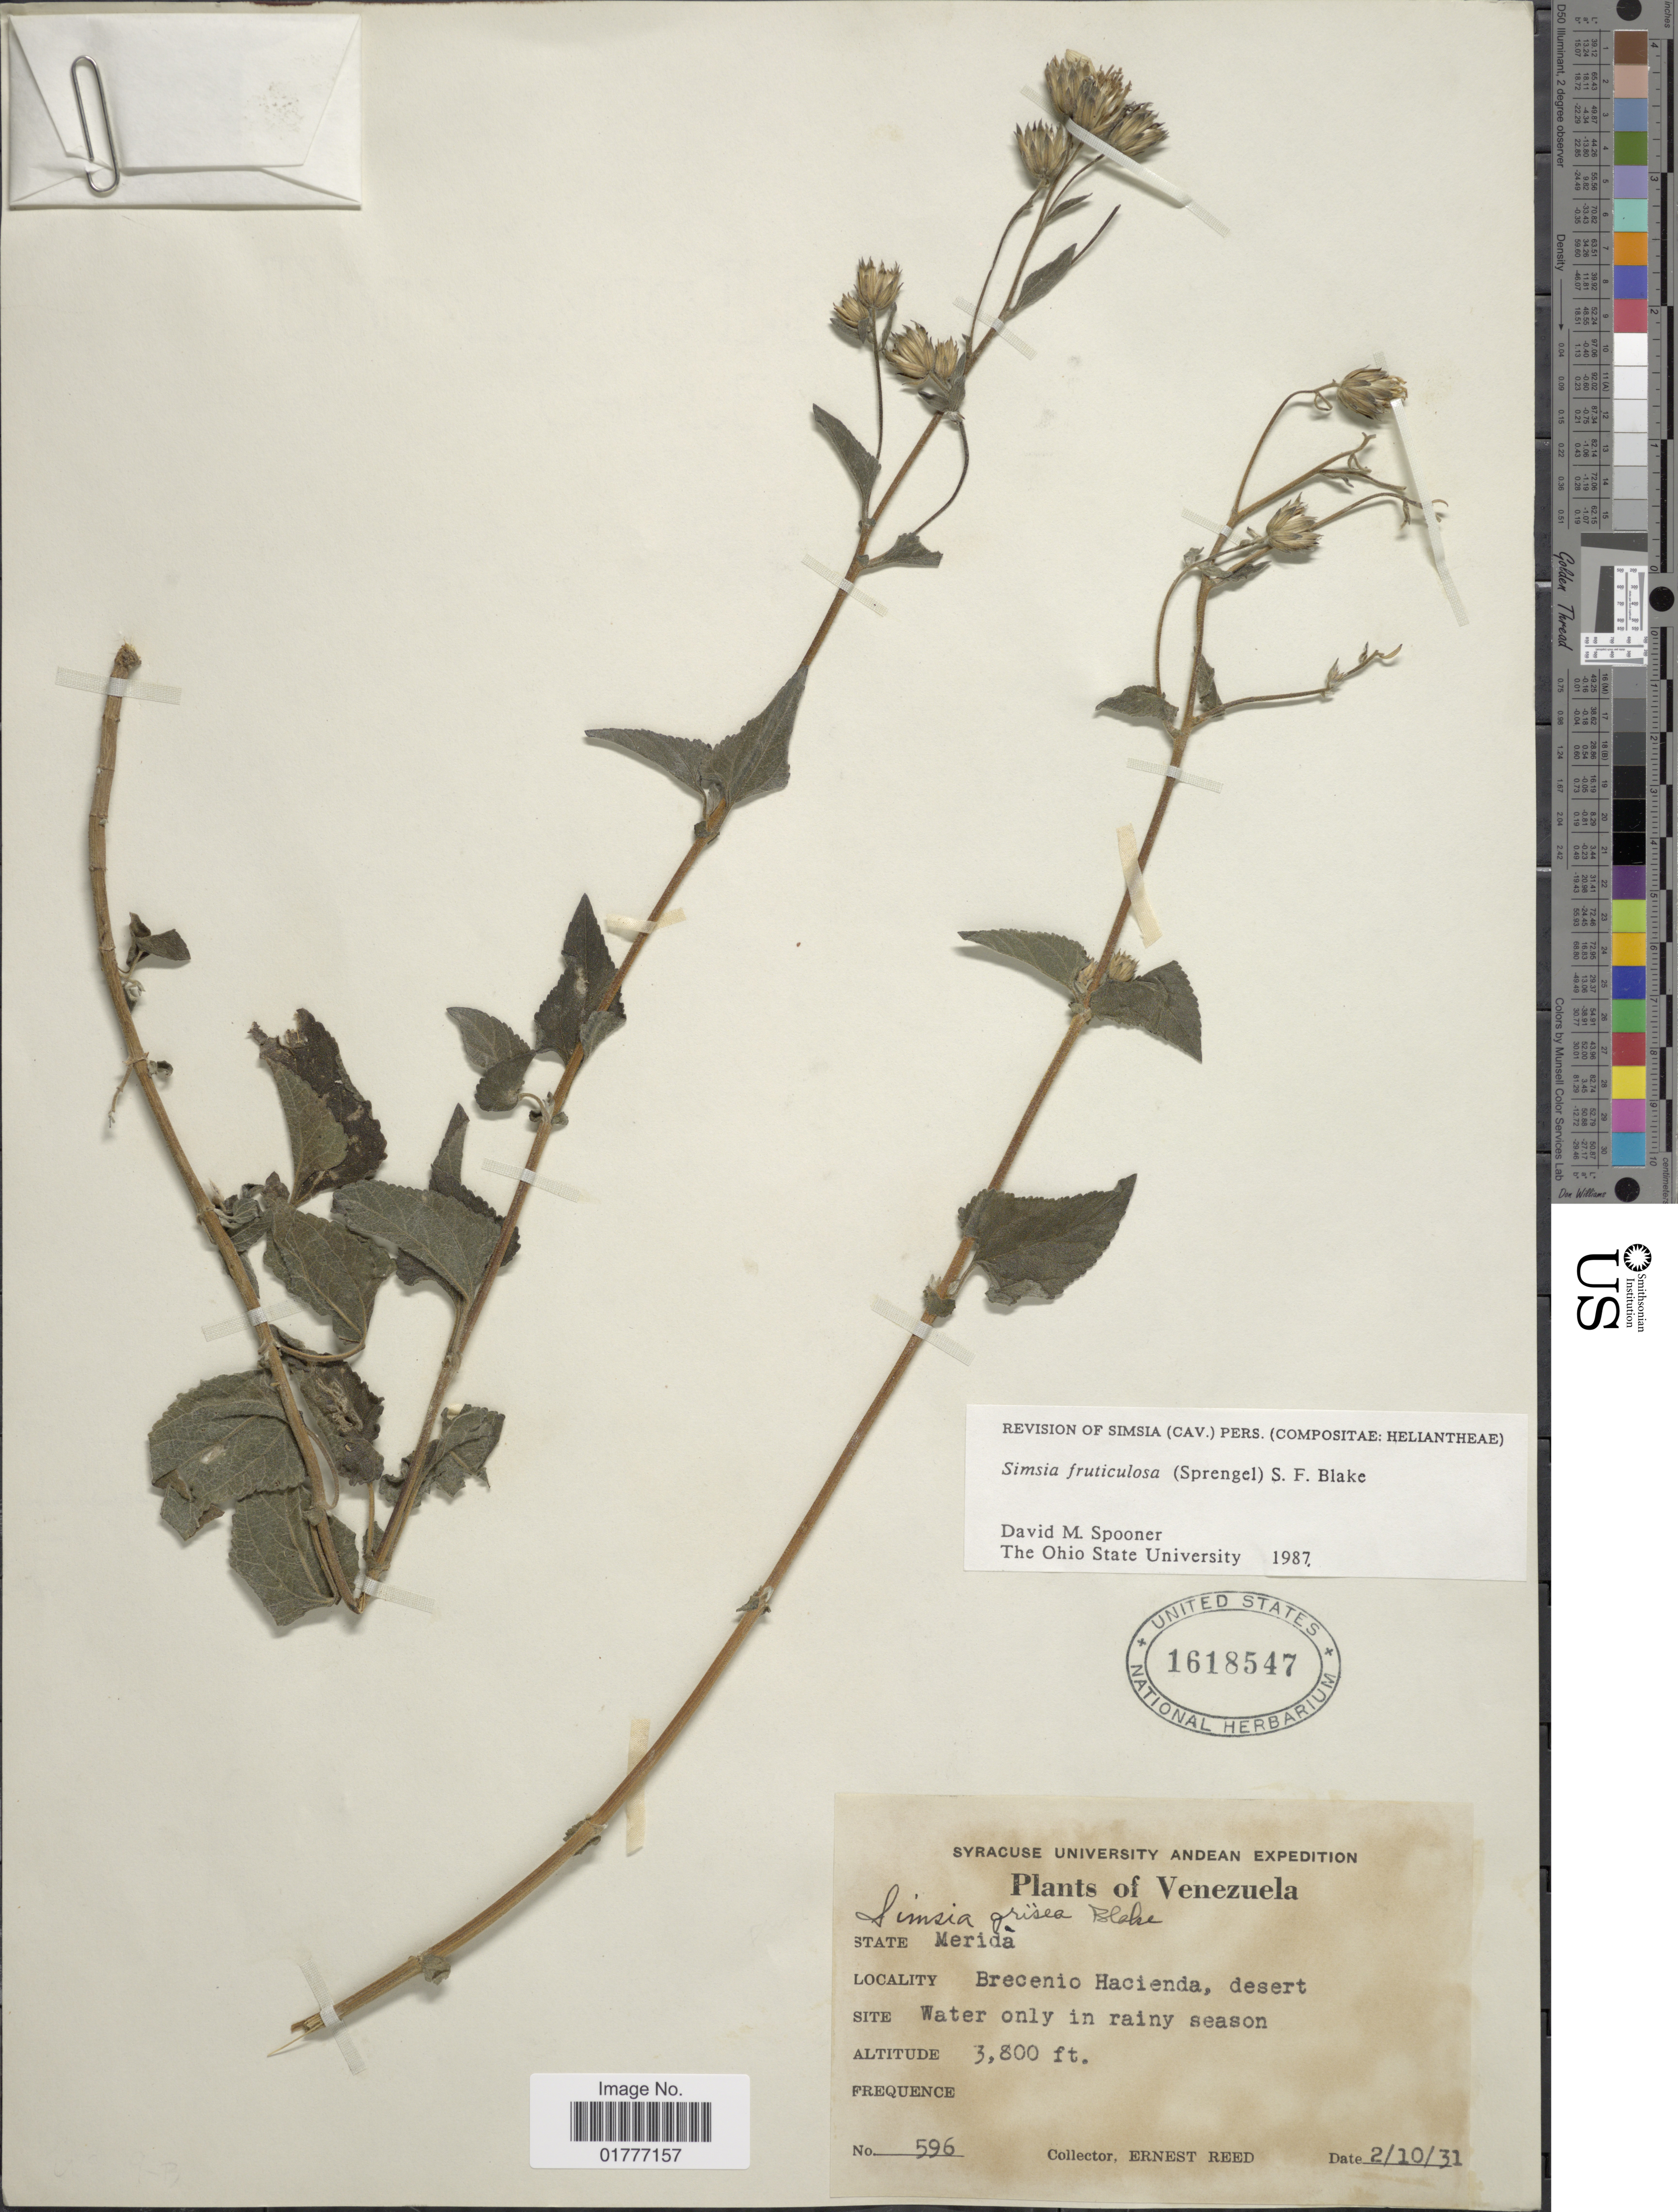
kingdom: Plantae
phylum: Tracheophyta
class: Magnoliopsida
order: Asterales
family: Asteraceae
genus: Simsia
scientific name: Simsia fruticulosa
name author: (Spreng.) S.F. Blake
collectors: E. Reed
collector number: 596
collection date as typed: Transcribed d/m/y: 2/10/31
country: Venezuela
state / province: Mérida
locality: Brecenio Hacienda, desert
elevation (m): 1158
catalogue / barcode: US 1618547